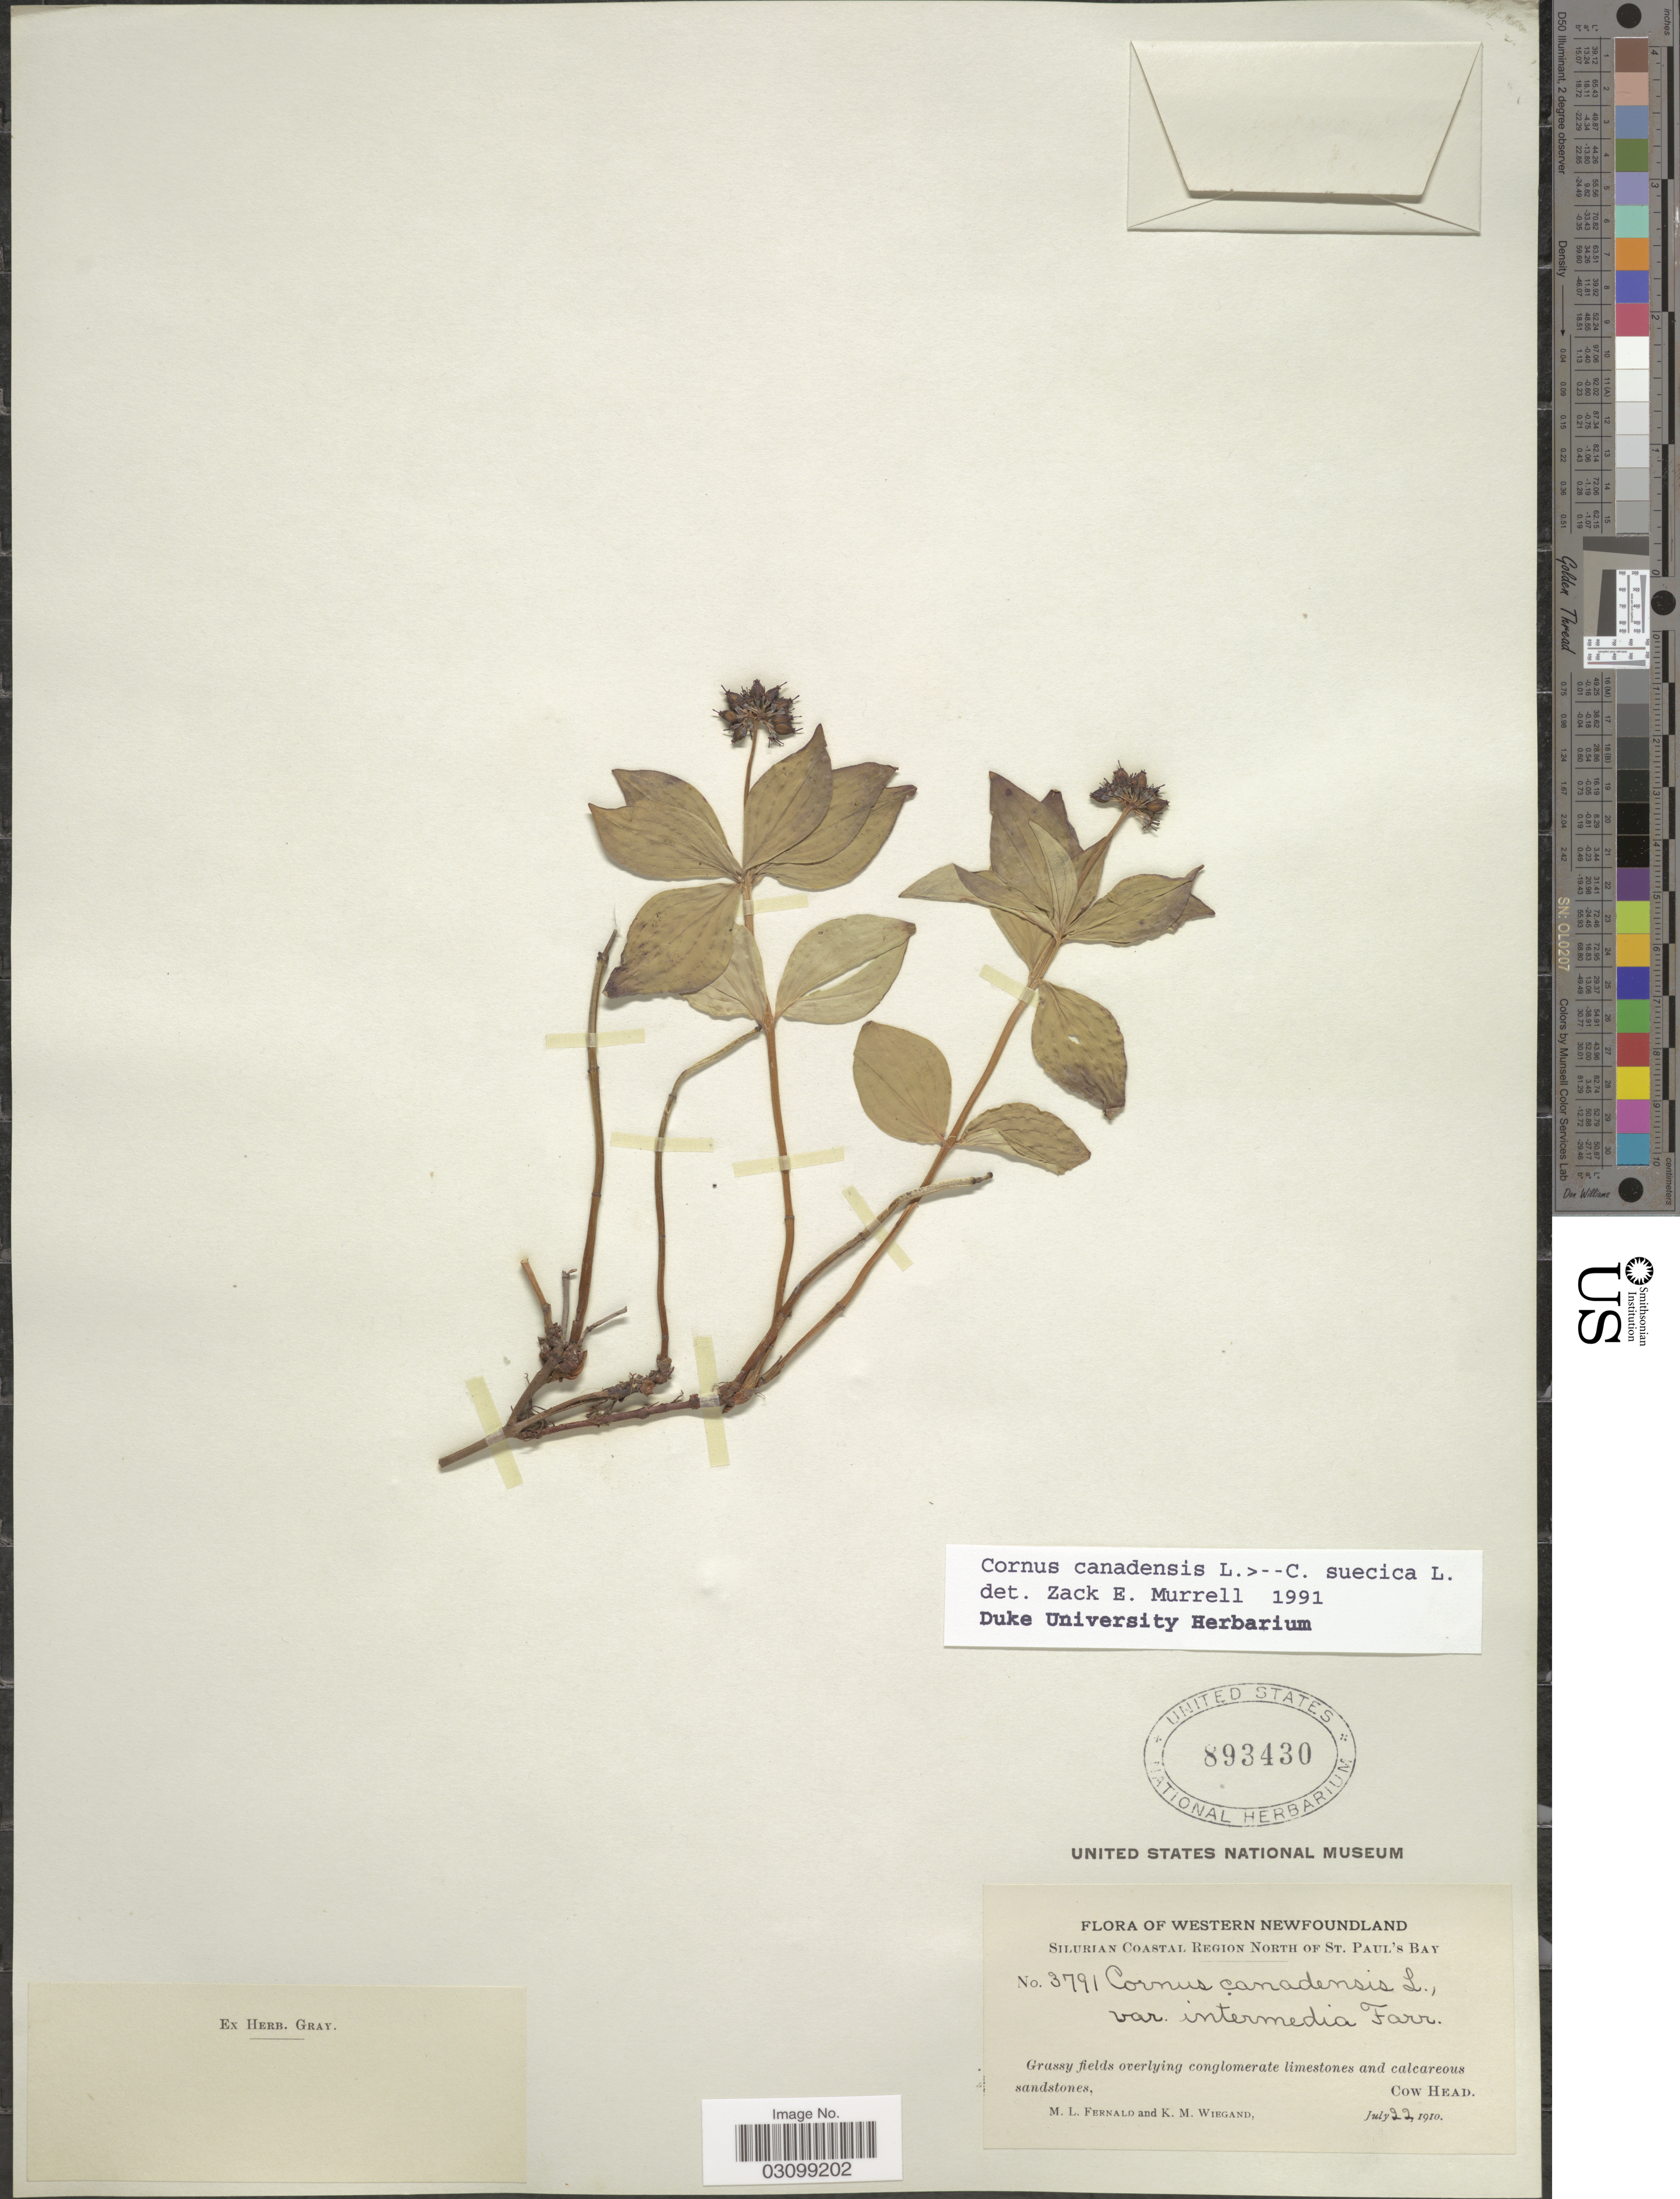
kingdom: Plantae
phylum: Tracheophyta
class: Magnoliopsida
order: Cornales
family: Cornaceae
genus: Cornus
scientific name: Cornus sp.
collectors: M. L. Fernald & K. M. Wiegand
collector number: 3791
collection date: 1910-07-22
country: Canada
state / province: Newfoundland and Labrador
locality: Western Newfoundland. Silurian Coastal Region North of St. Paul's Bay. Cow Head.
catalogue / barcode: US 893430